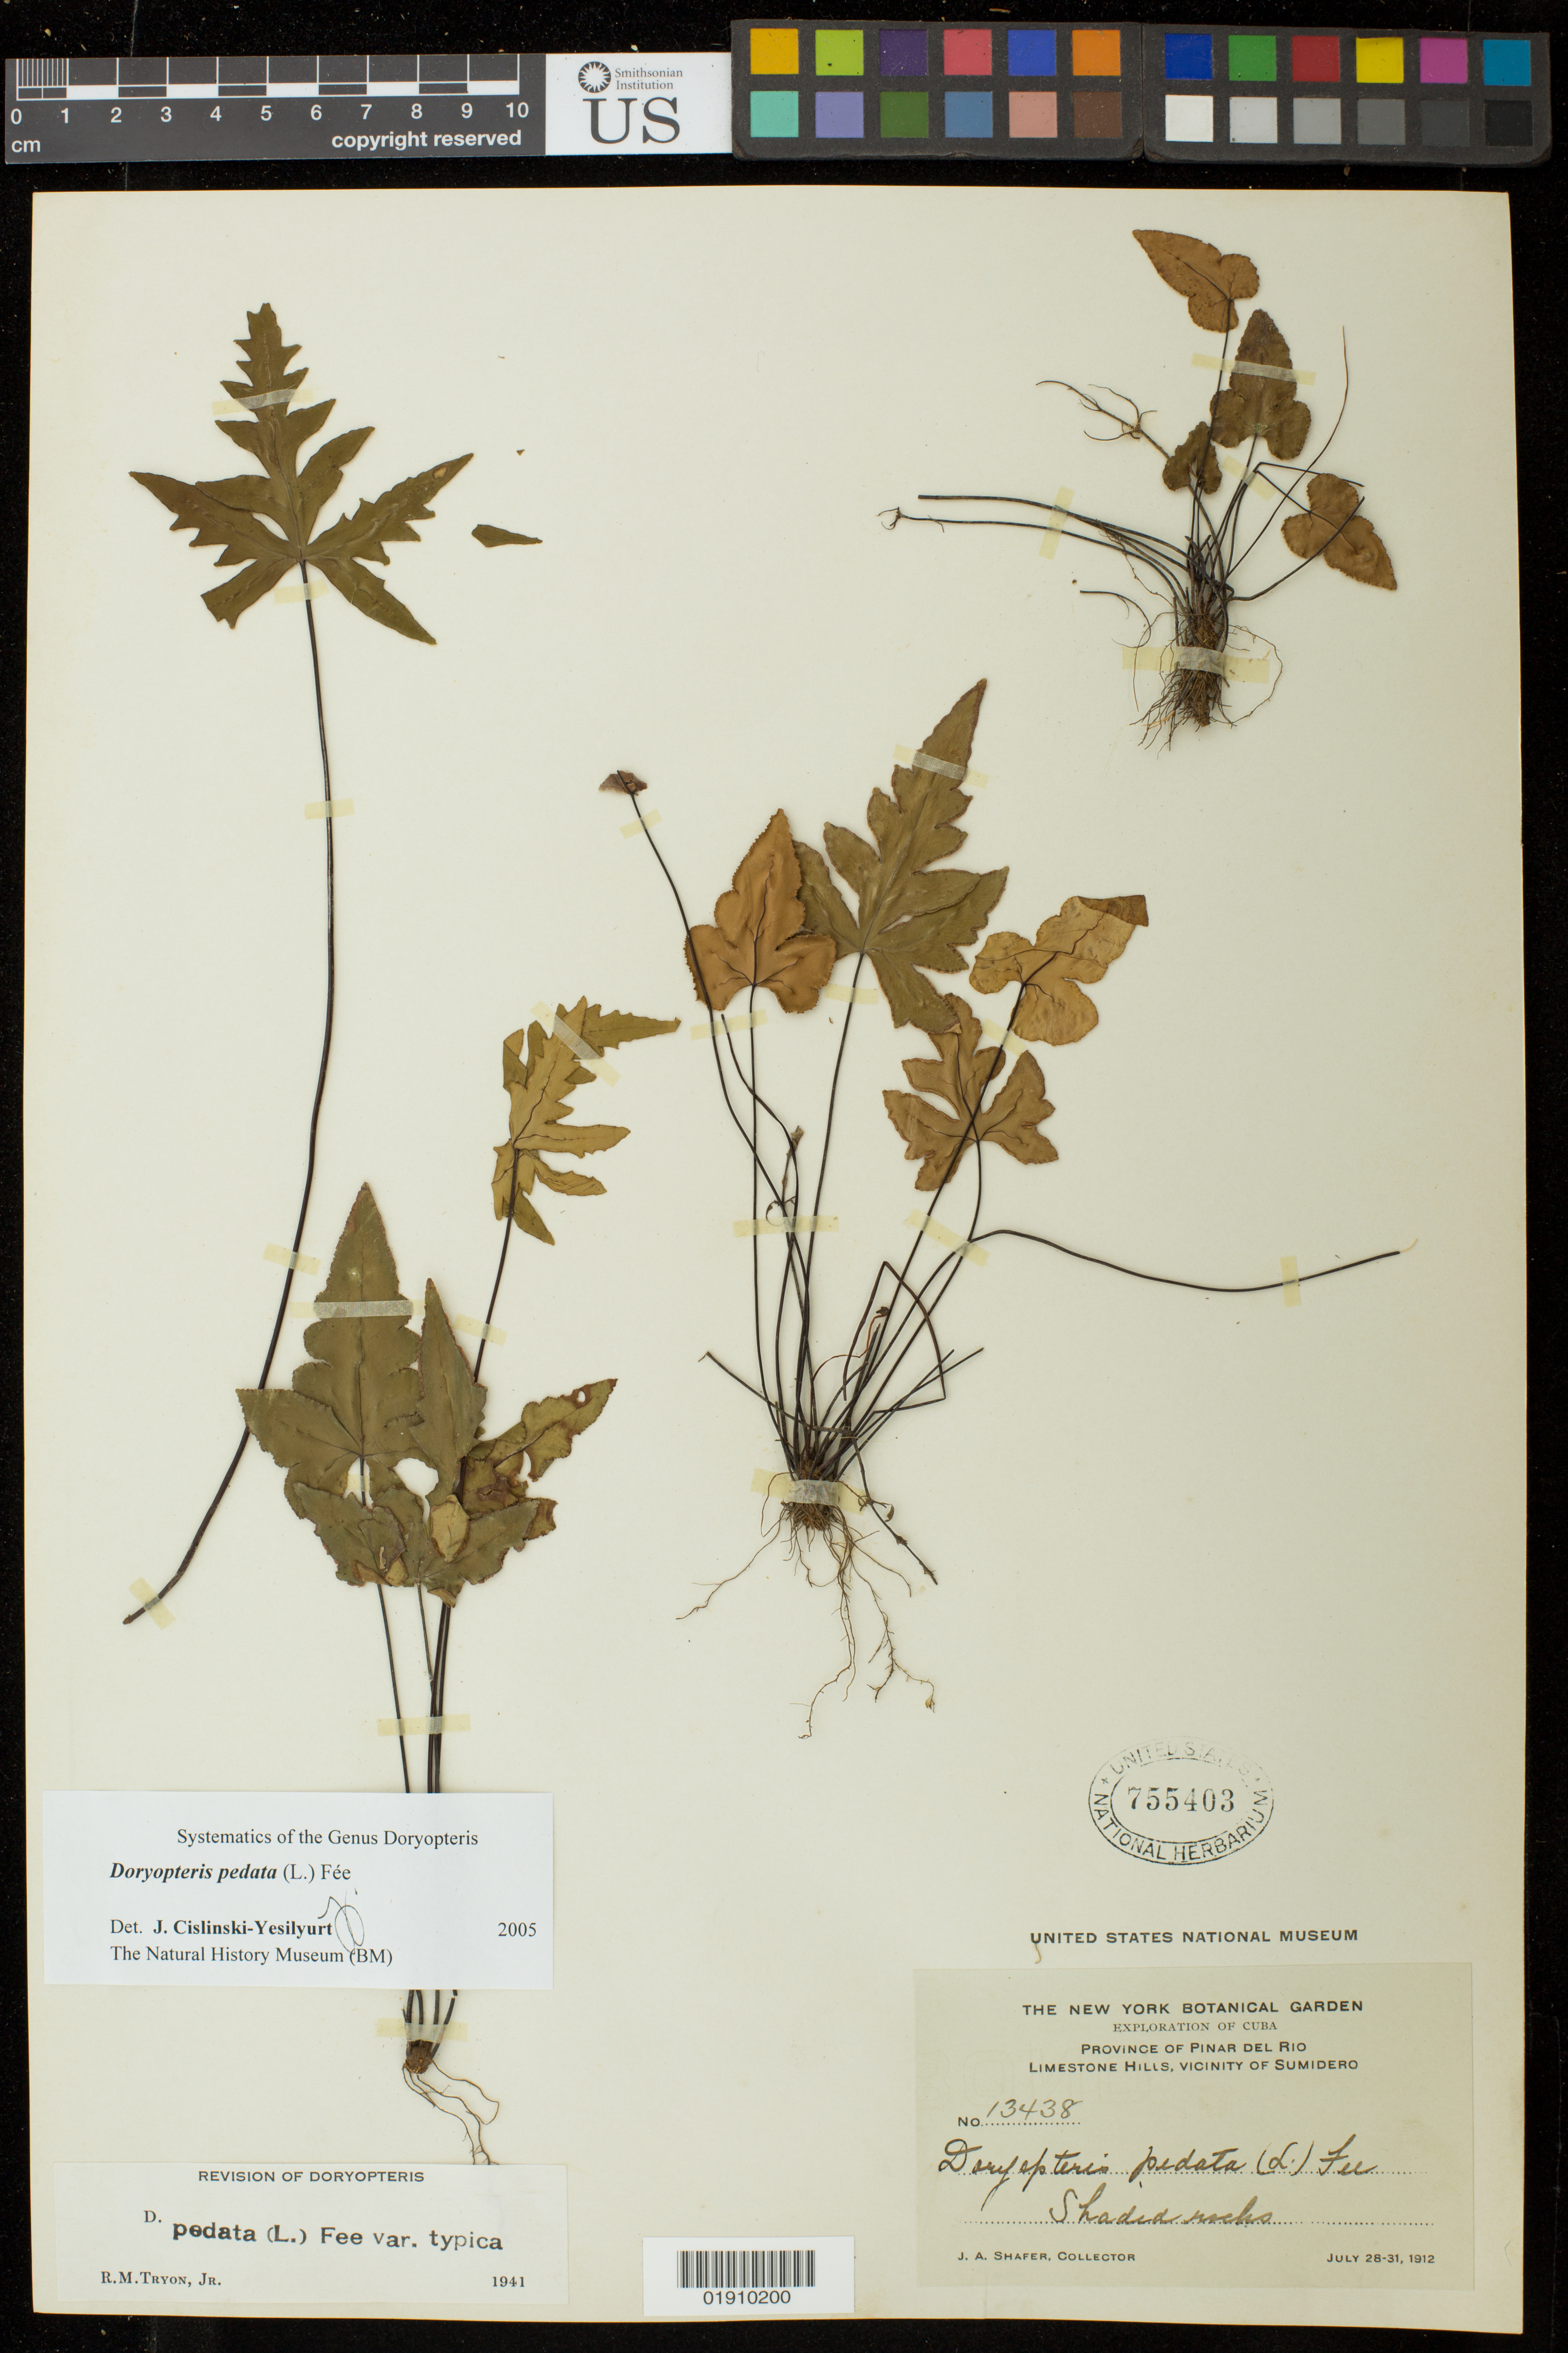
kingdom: Plantae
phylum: Tracheophyta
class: Polypodiopsida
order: Polypodiales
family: Pteridaceae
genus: Doryopteris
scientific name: Doryopteris pedata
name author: (L.) Fée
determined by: Cislinski-Yesilyurt, J.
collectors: J. A. Shafer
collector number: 13438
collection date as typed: July 28-31, 1912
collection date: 1912-07-28/1912-07-31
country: Cuba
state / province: Pinar del Río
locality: Province of Pinar del Rio, Limestone Hills, Vicinity of Sumidero.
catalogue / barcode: US 755403